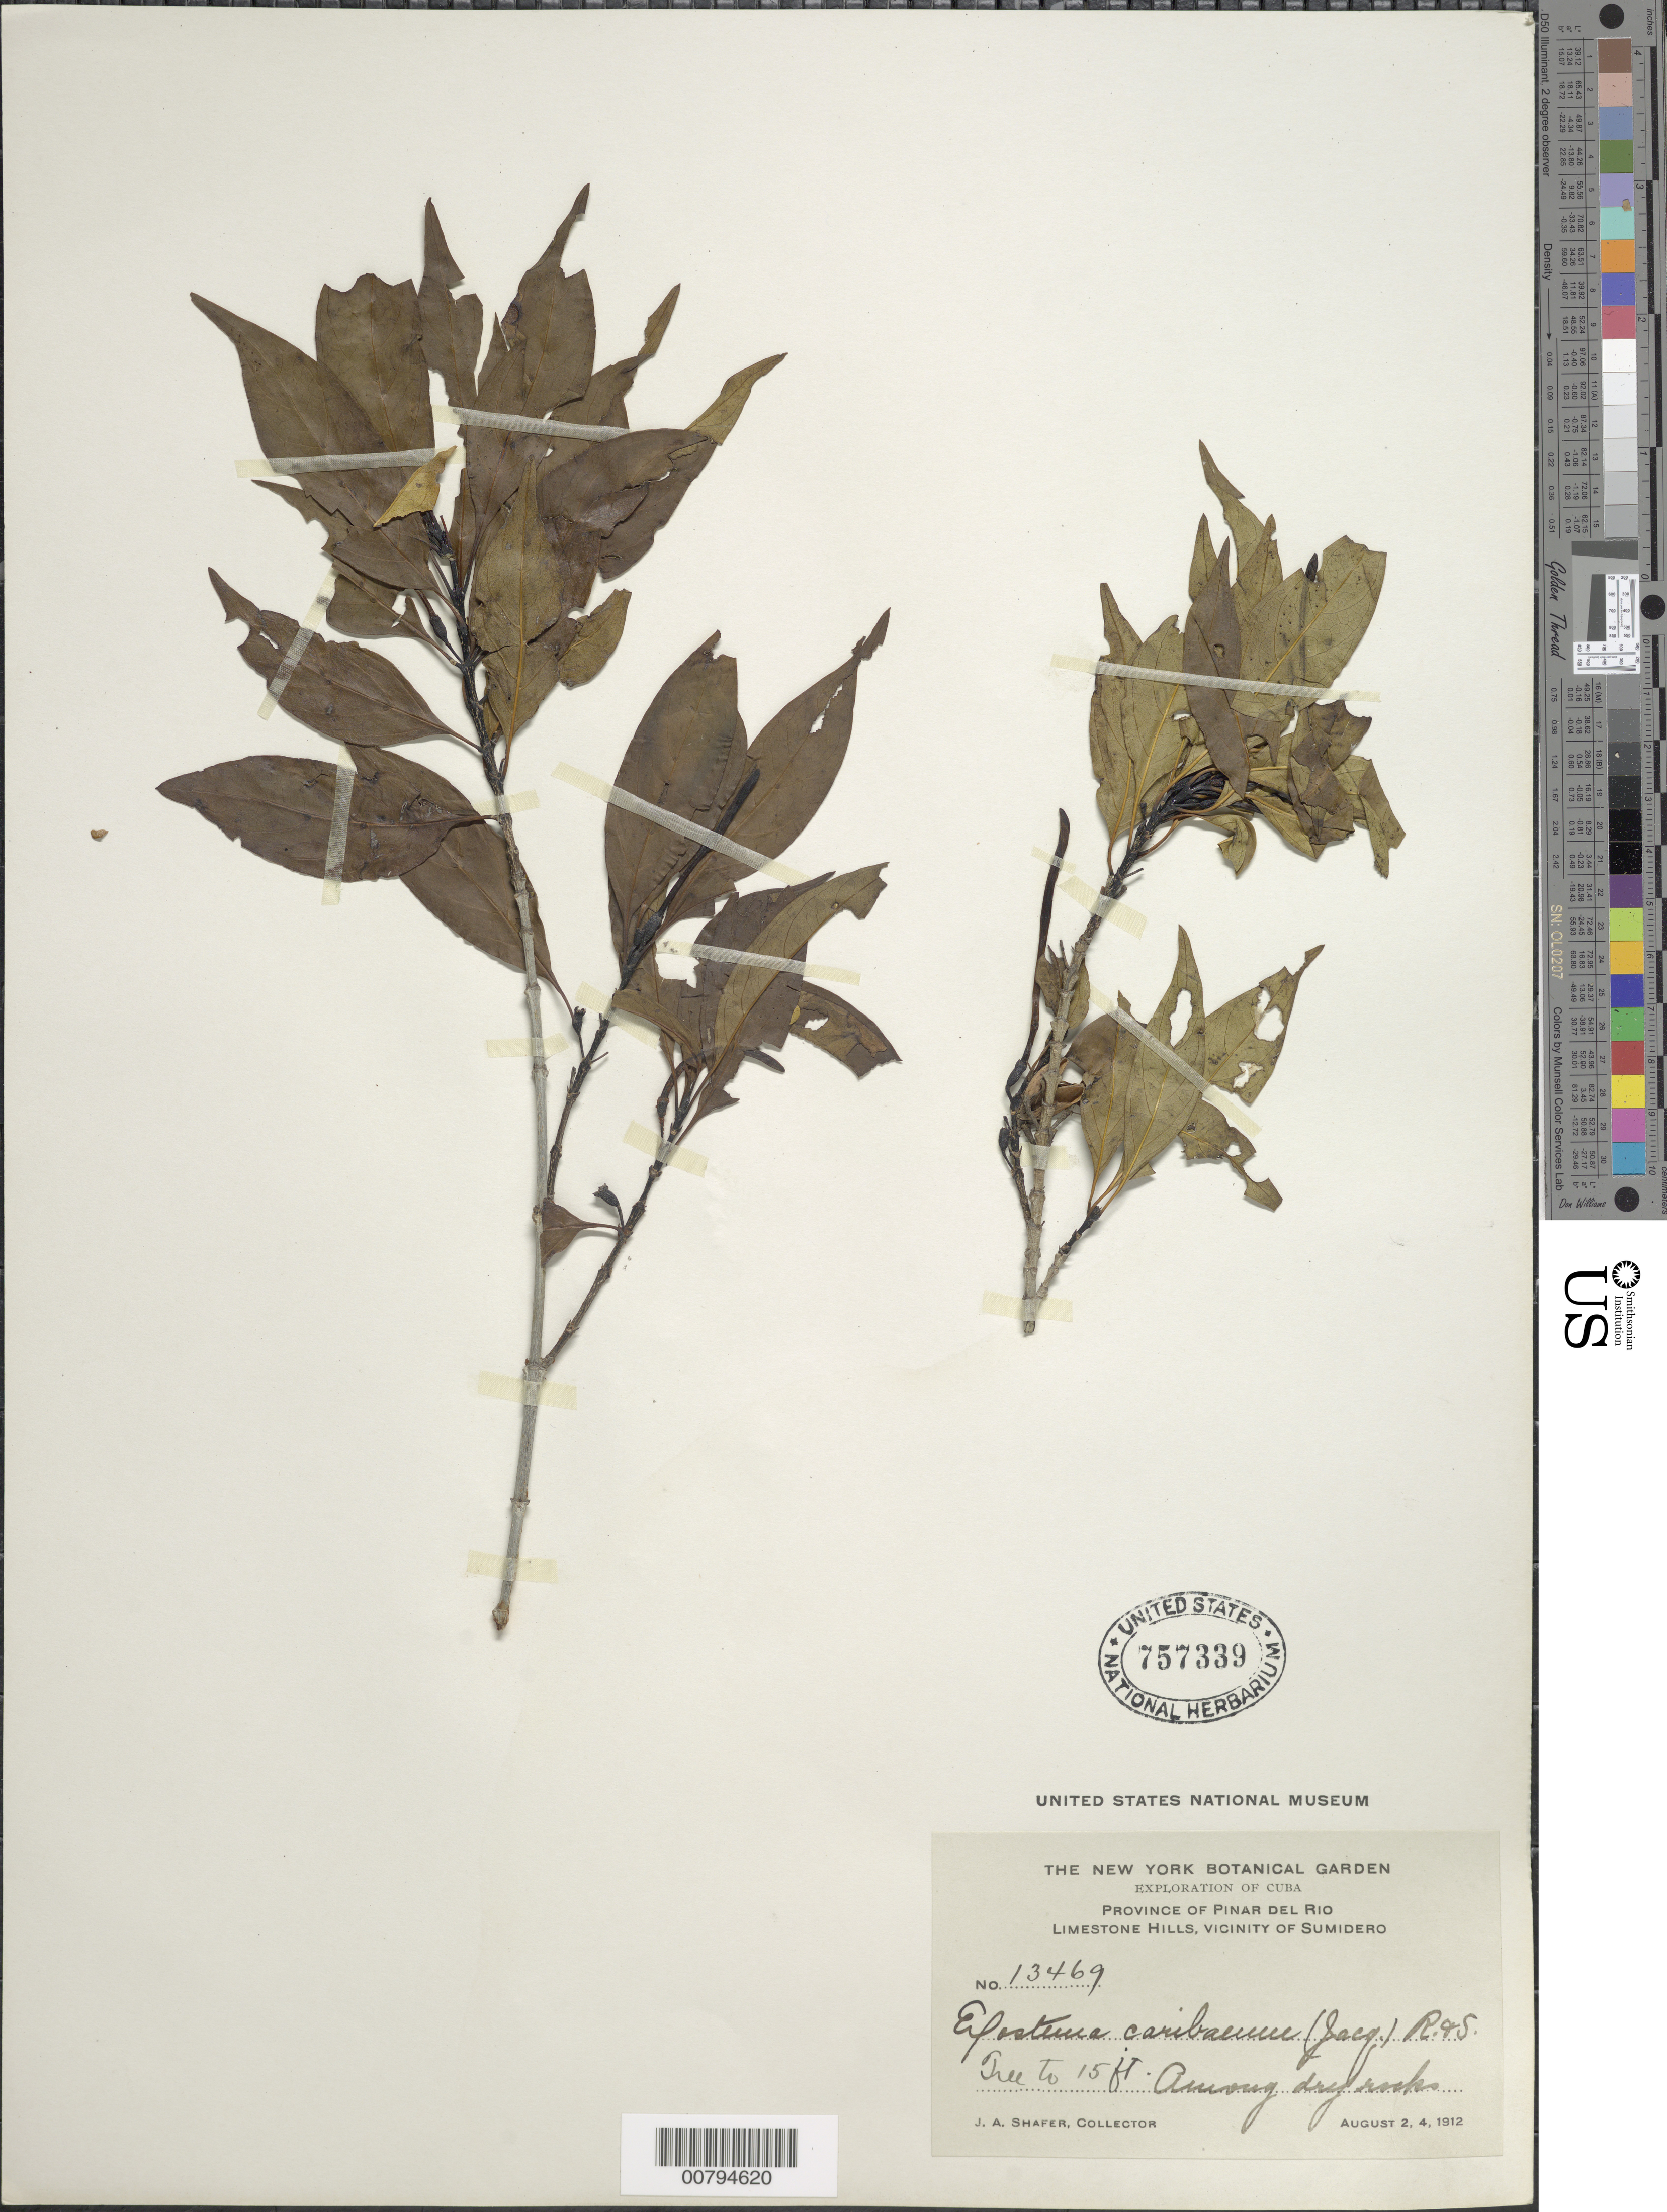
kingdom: Plantae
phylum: Tracheophyta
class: Magnoliopsida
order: Gentianales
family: Rubiaceae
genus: Exostema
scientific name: Exostema caribaeum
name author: (Jacq.) Roem. & Schult.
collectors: J. A. Shafer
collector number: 13469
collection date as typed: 02 Aug 1912 and 04 Aug 1912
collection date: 1912-08-02,1912-08-04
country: Cuba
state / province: Pinar del Río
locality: Limestone Hills, vicinity of Sumidero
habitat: Limestone hills; among dry rocks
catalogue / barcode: US 757339